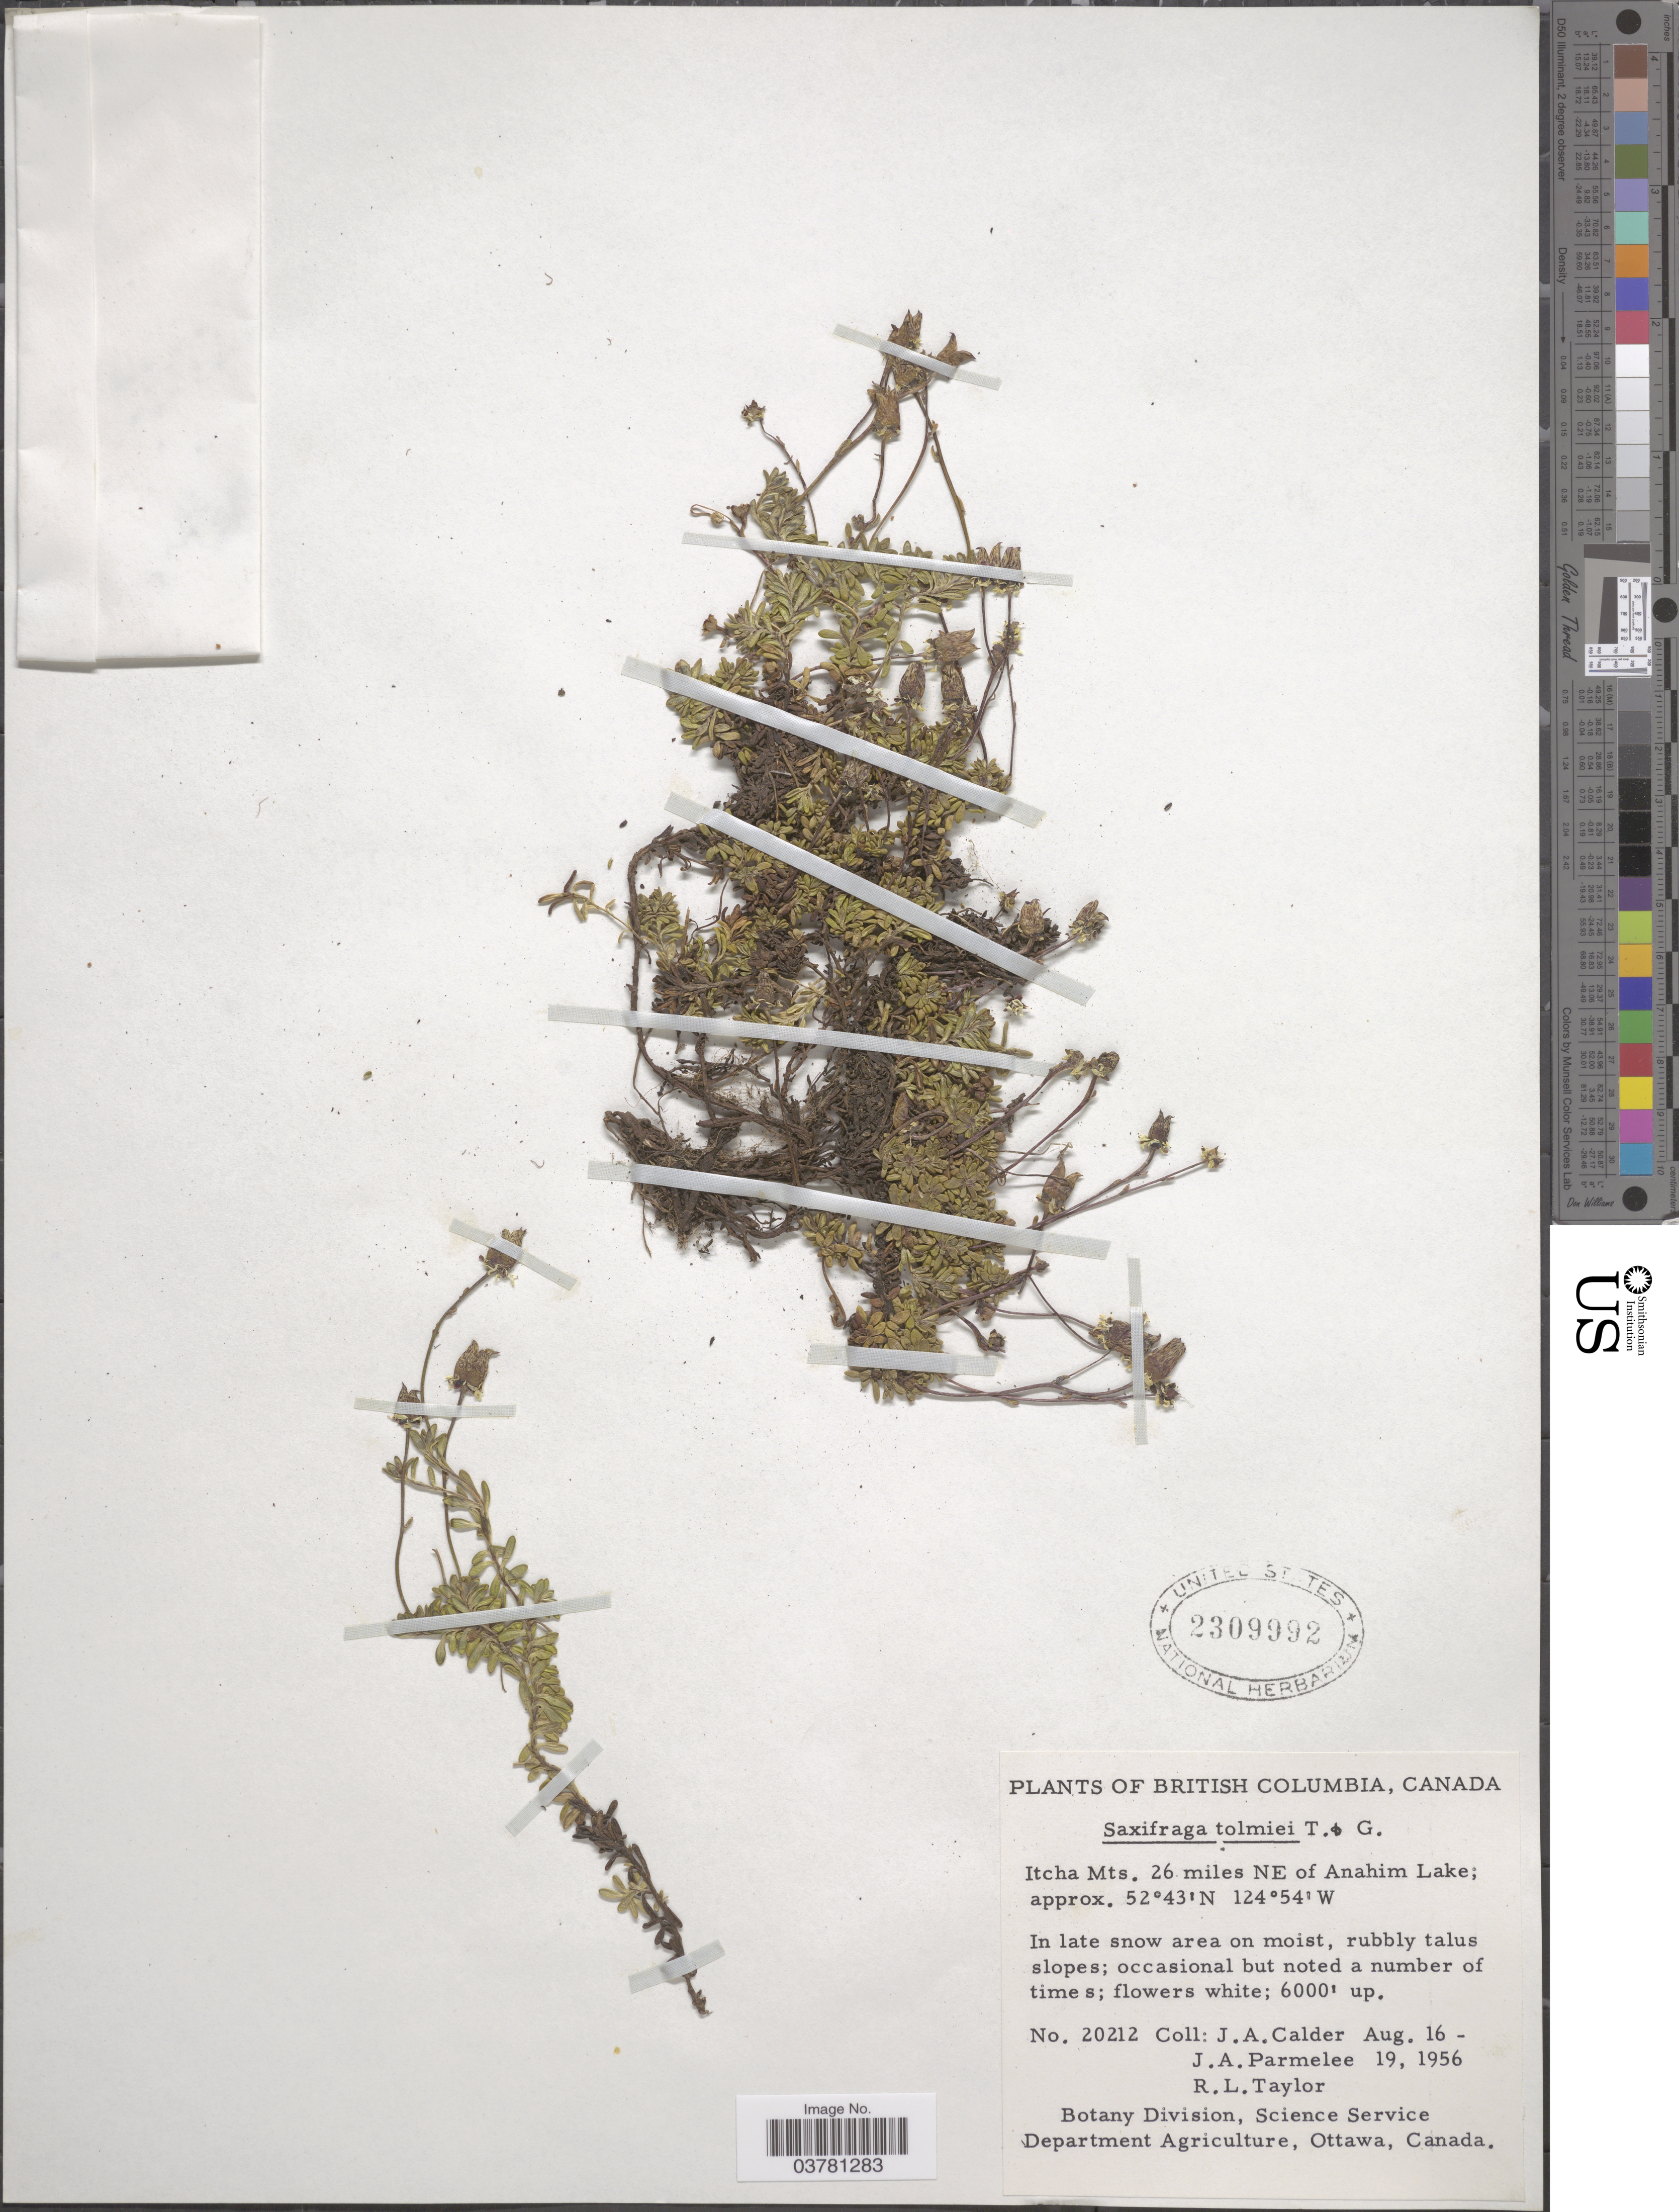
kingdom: Plantae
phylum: Tracheophyta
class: Magnoliopsida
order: Saxifragales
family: Saxifragaceae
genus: Micranthes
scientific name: Micranthes tolmiei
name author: (Torr. & A. Gray) Brouillet & Gornall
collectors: J. A. Calder, J. A. Parmelee & R. Taylor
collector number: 20212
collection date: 1956-08-16/1956-08-19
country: Canada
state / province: British Columbia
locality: Itcha Mts. 26 miles NE of Anahim Lake; In late snow area on moist, rubbly talus slopes.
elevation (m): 1829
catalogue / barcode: US 2309992